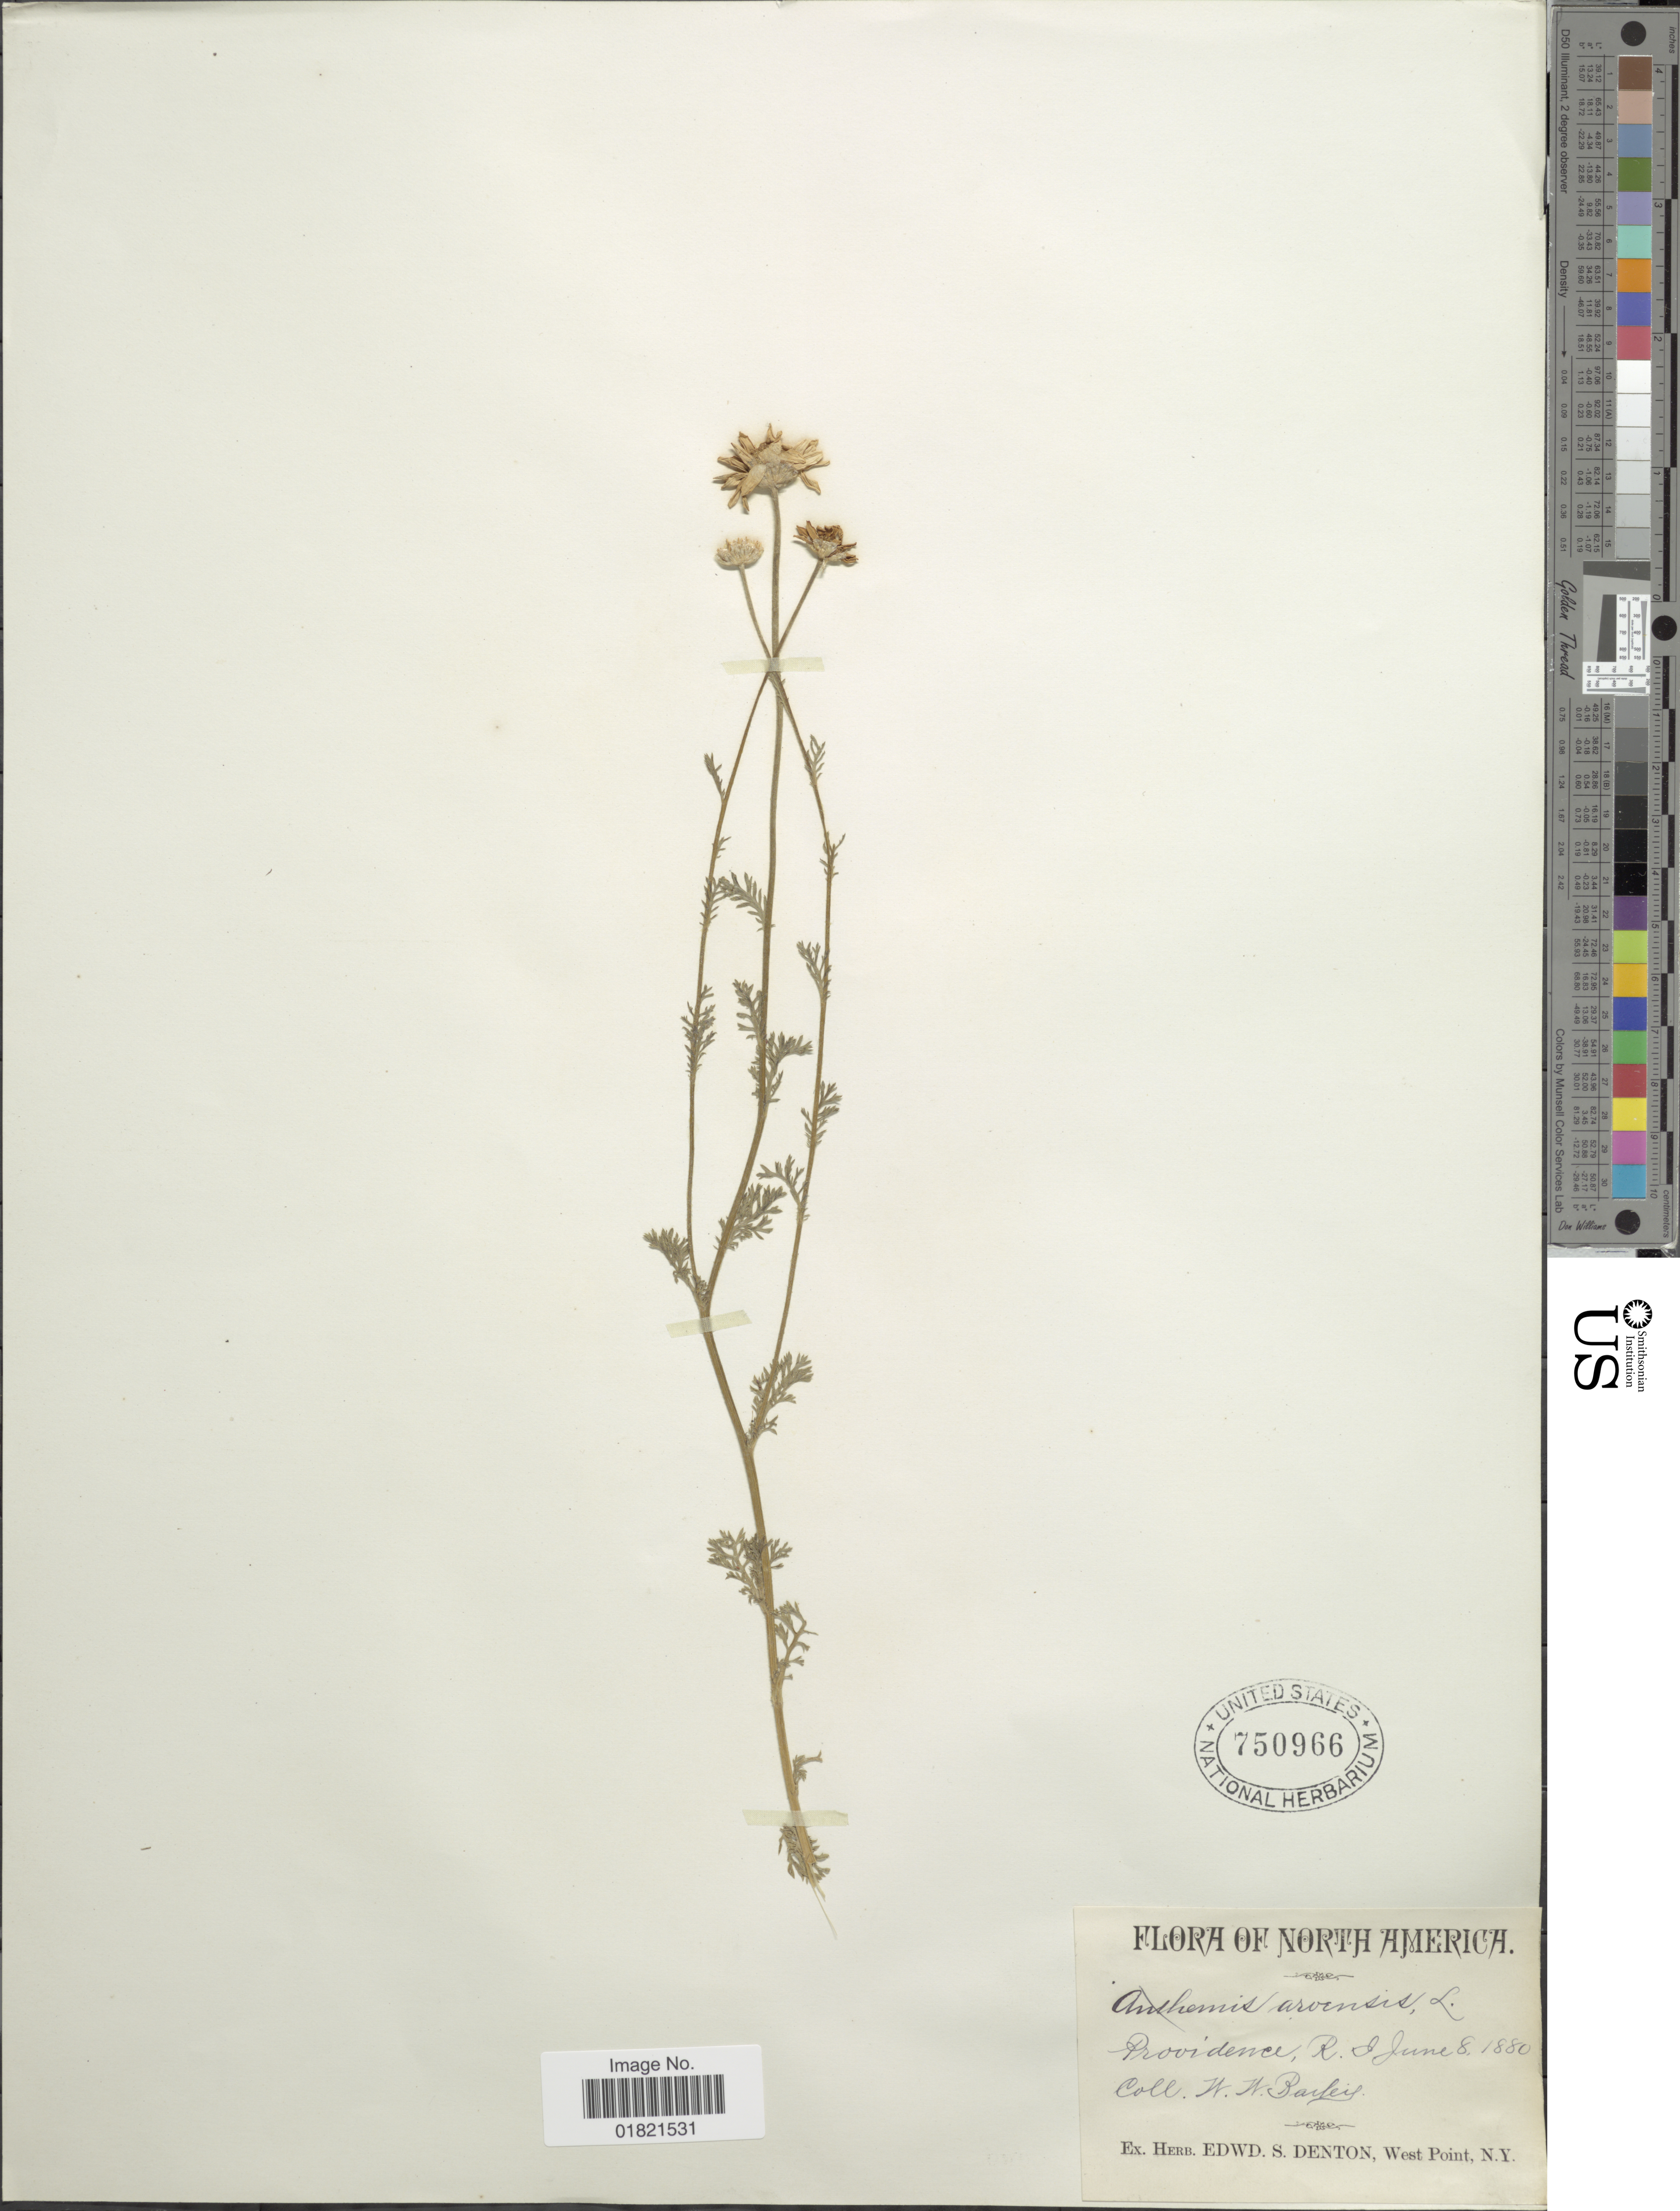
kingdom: Plantae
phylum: Tracheophyta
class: Magnoliopsida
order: Asterales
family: Asteraceae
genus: Anthemis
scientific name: Anthemis arvensis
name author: L.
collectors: W. W. Bailey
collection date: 1880-06-08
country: United States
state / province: Rhode Island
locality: Providence, R.I.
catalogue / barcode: US 750966